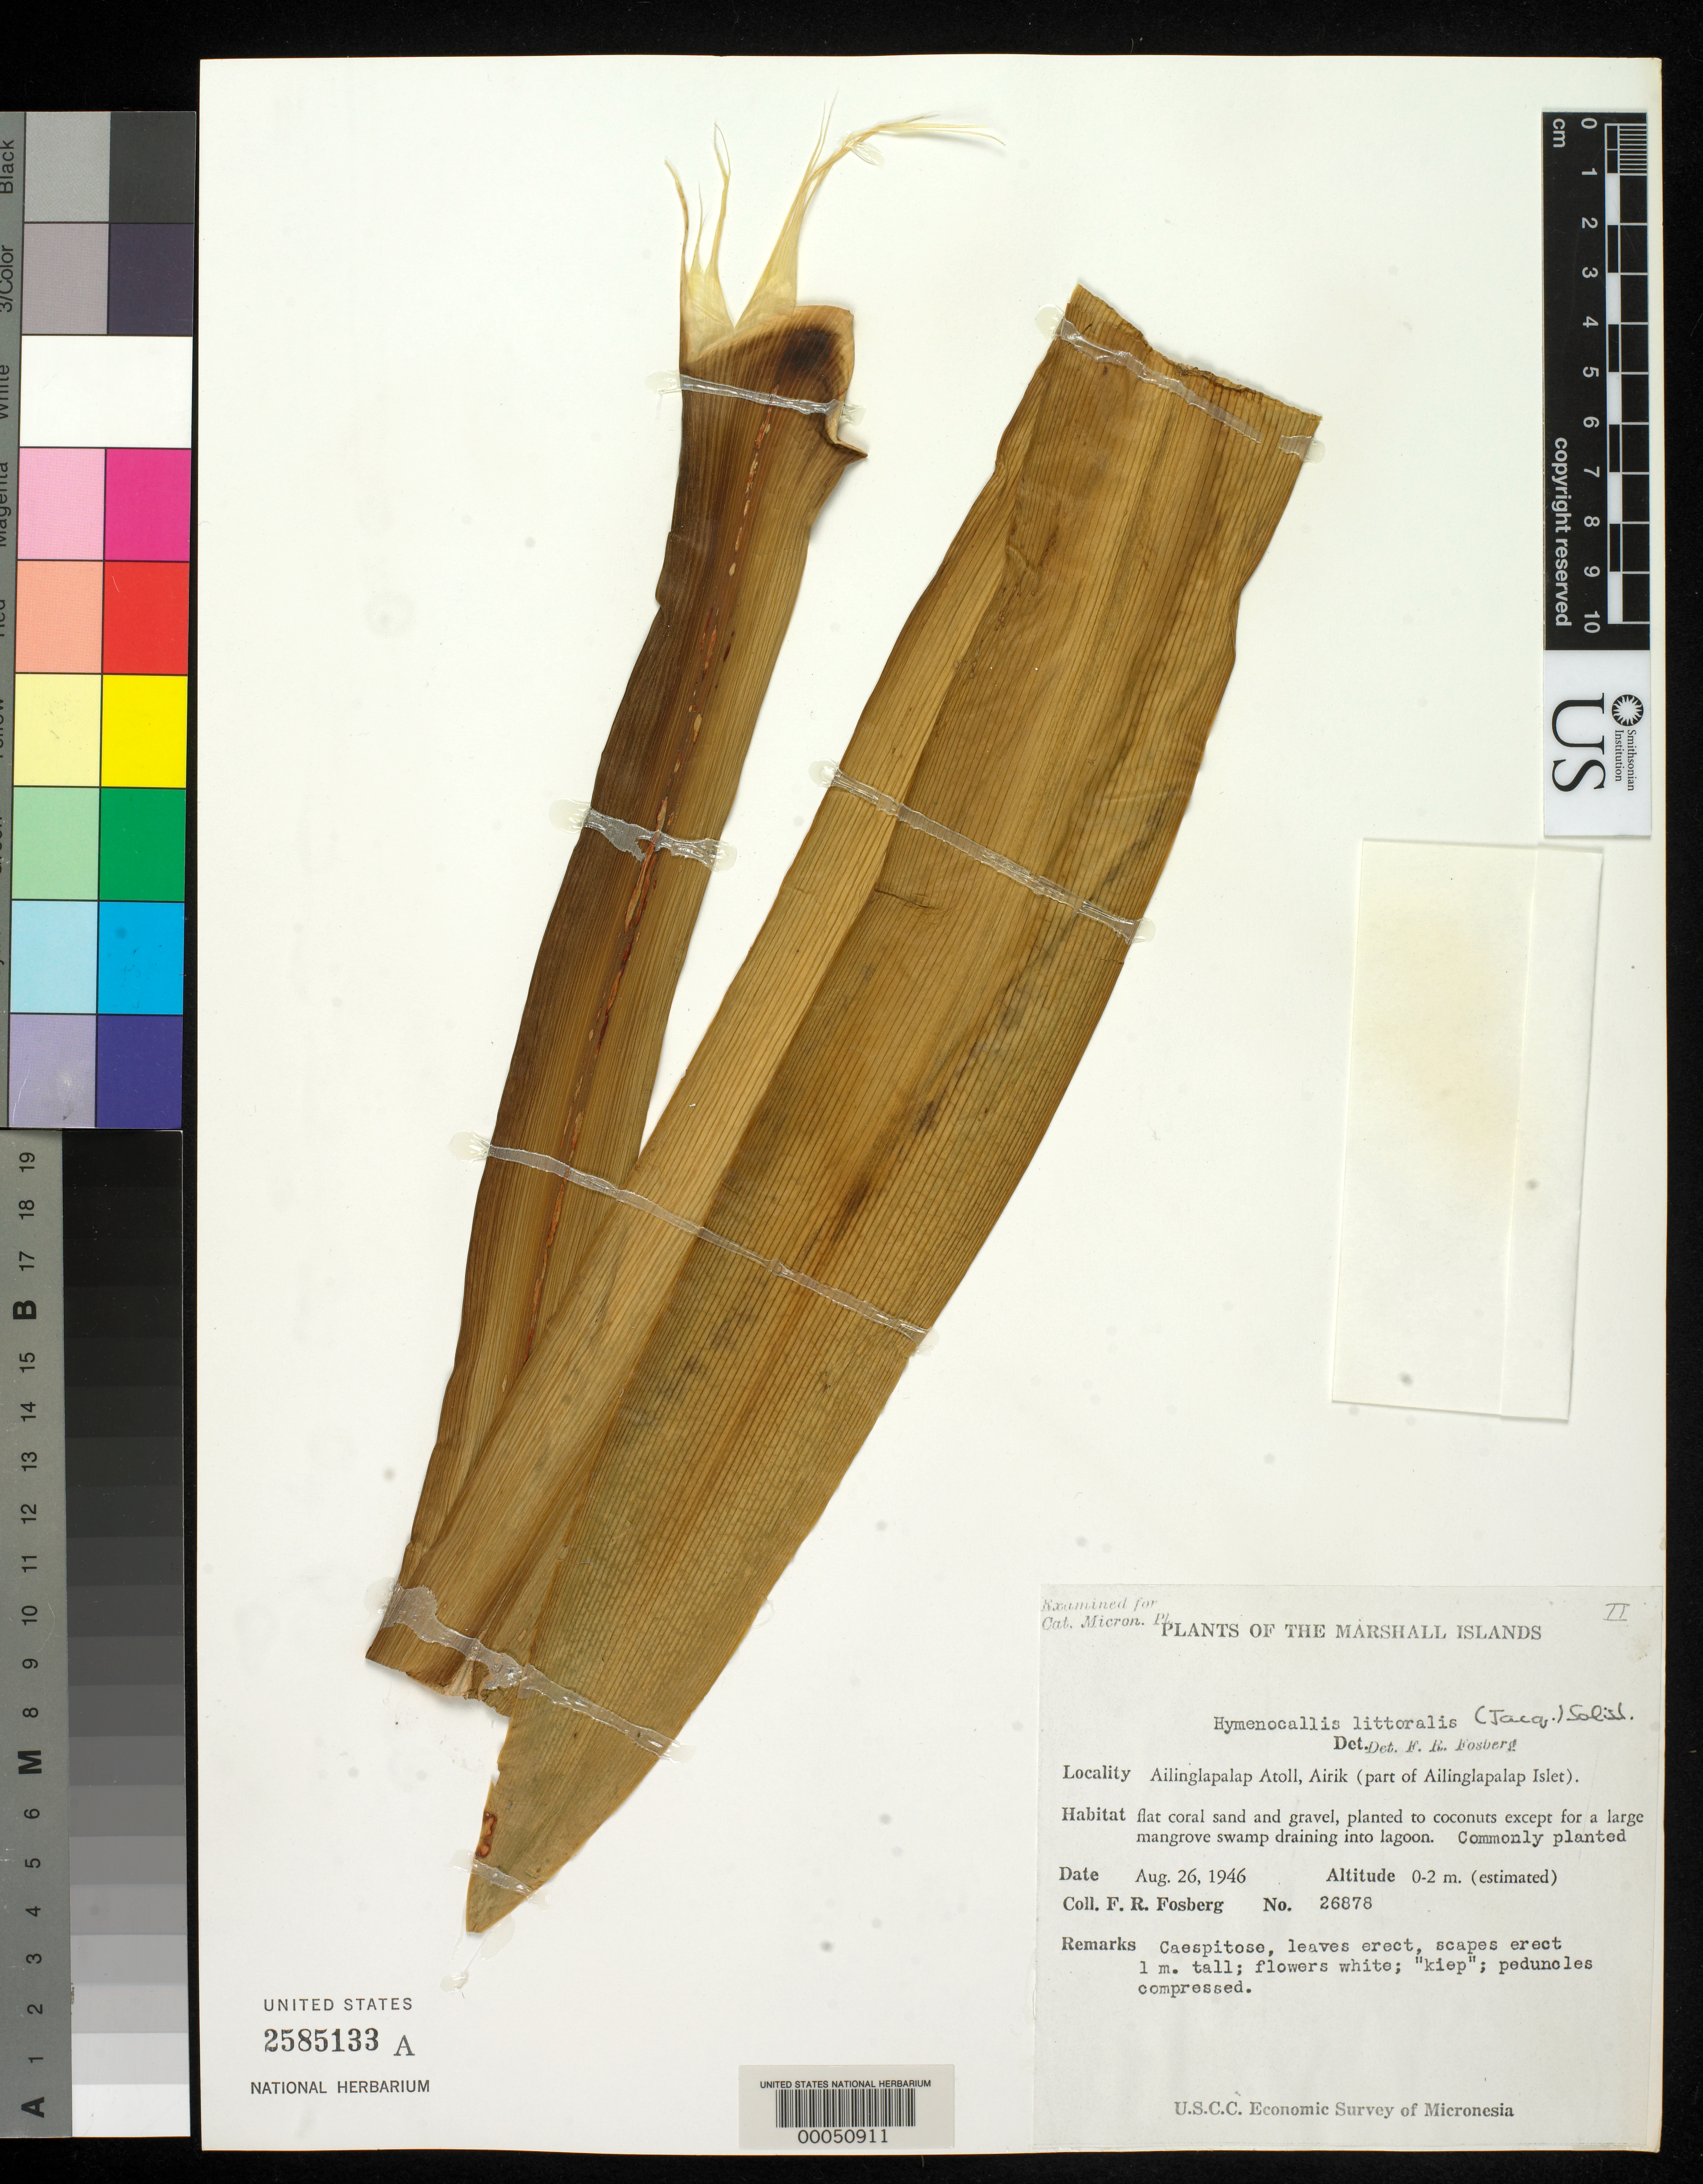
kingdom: Plantae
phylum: Tracheophyta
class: Liliopsida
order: Asparagales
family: Amaryllidaceae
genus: Hymenocallis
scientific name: Hymenocallis littoralis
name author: (Jacq.) Salisb.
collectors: F. R. Fosberg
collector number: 26878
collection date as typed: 26 Aug 1946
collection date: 1946-08-26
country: Marshall Islands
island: Ailinglaplap [Ailinglapalap] Atoll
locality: Ailinglaplap Islet, Airik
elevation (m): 0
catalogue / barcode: US 2585133A